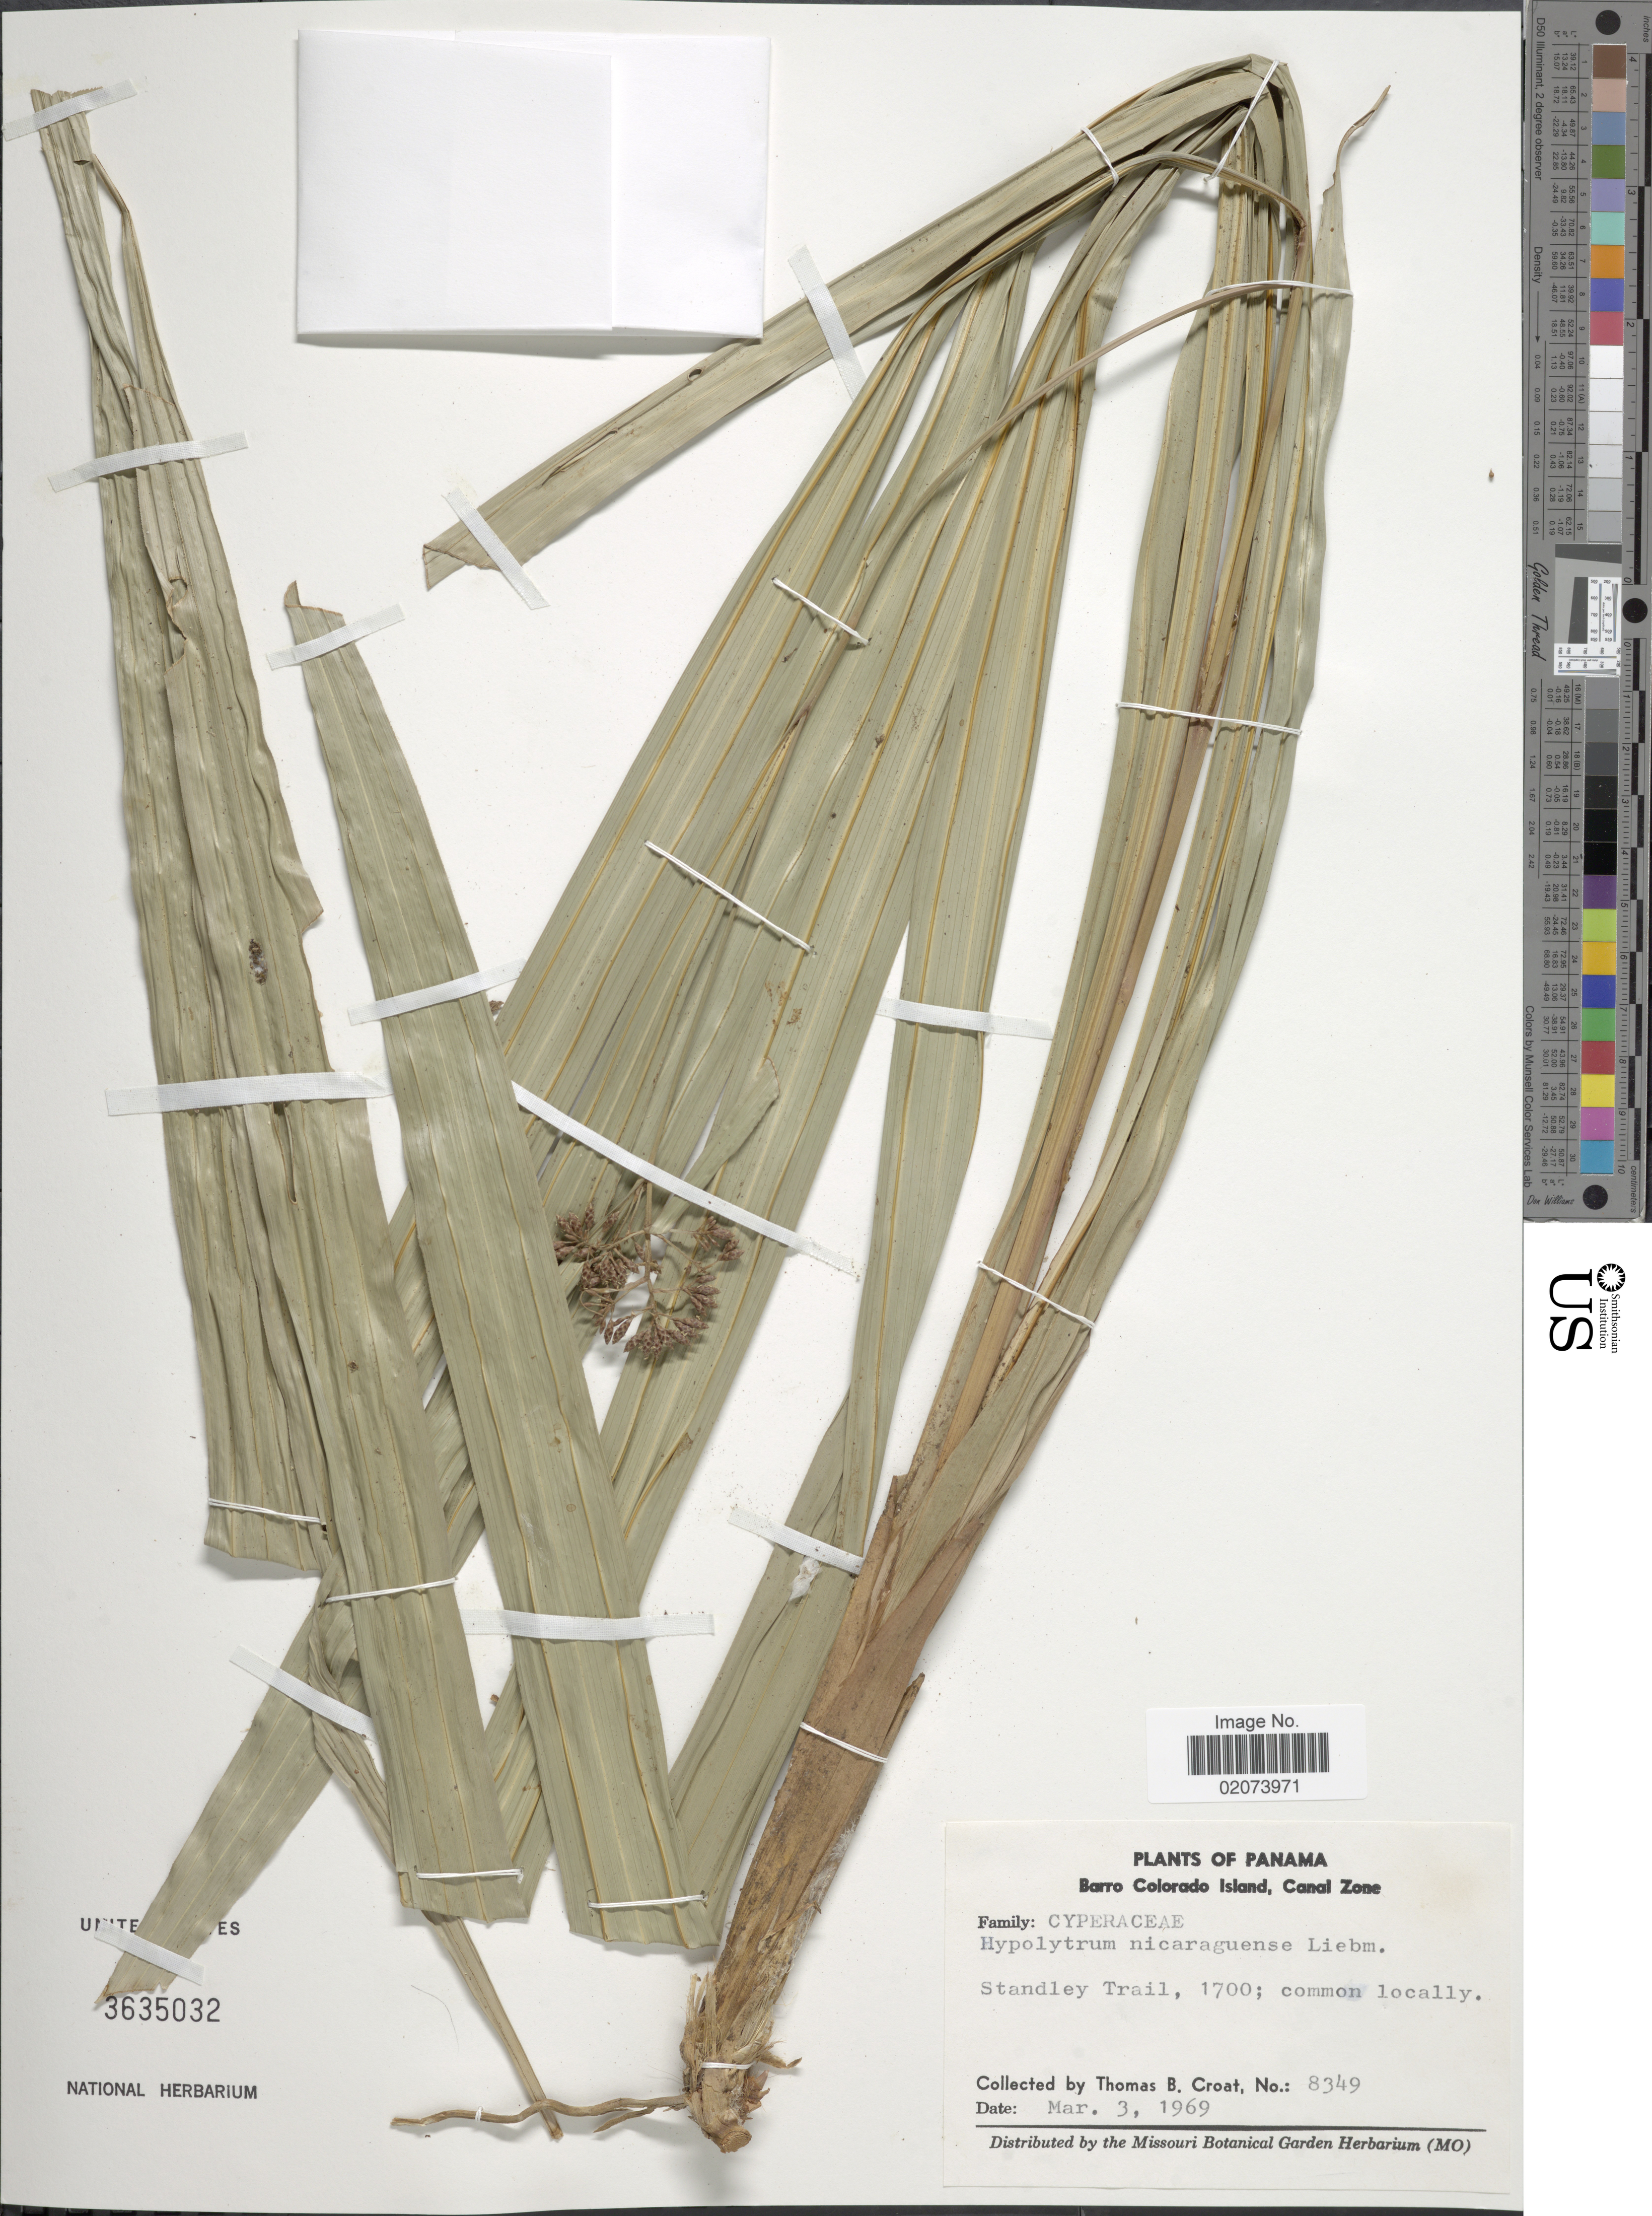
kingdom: Plantae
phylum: Tracheophyta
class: Liliopsida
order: Poales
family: Cyperaceae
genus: Hypolytrum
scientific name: Hypolytrum longifolium subsp. nicaraguense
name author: (Liebm.) T. Koyama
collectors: T. B. Croat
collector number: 8349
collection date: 1969-03-03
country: Panama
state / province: Panamá Oeste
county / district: Canal Zone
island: Barro Colorado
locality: Barro Colorado Island, Canal Zone, Standley Trail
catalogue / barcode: US 3635032